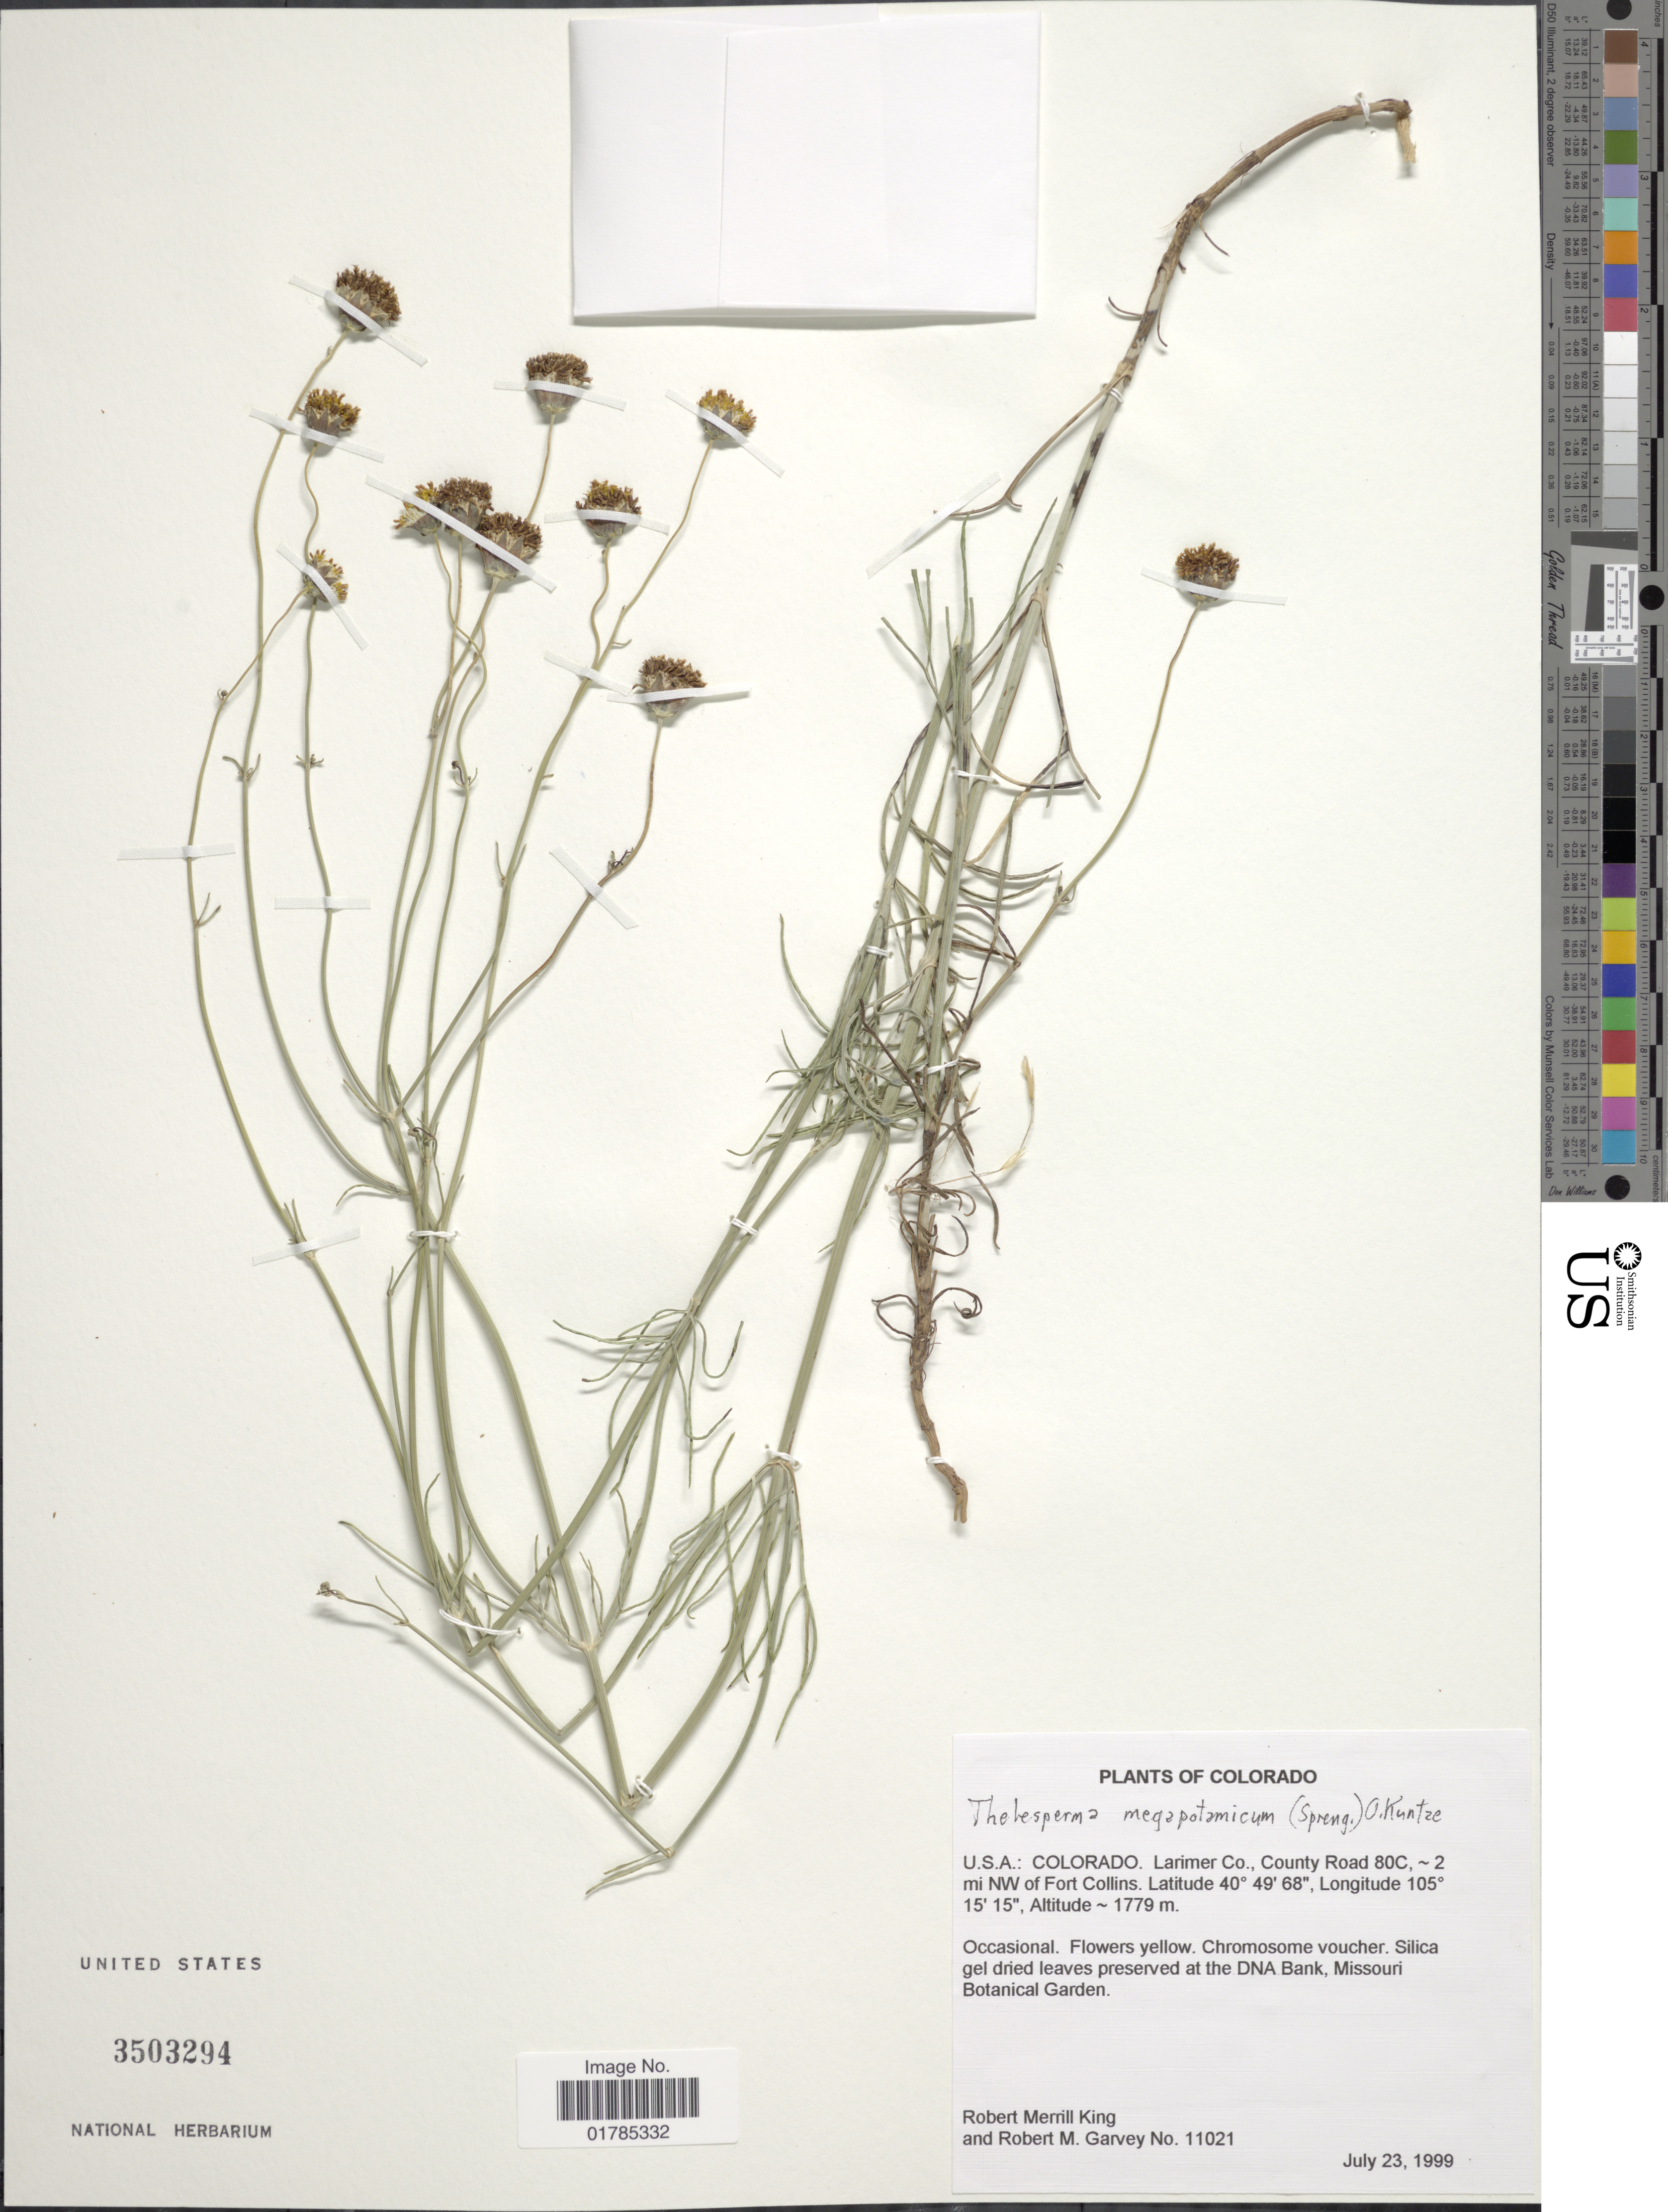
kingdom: Plantae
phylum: Tracheophyta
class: Magnoliopsida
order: Asterales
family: Asteraceae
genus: Thelesperma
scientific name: Thelesperma megapotamicum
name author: (Spreng.) Herter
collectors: R. M. King & R. Garvey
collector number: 11021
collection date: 1999-07-23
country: United States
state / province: Colorado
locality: Larimer Co., Colorado, County Road 80C, 2 mi NW of Fot Collins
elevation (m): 1779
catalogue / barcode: US 3503294